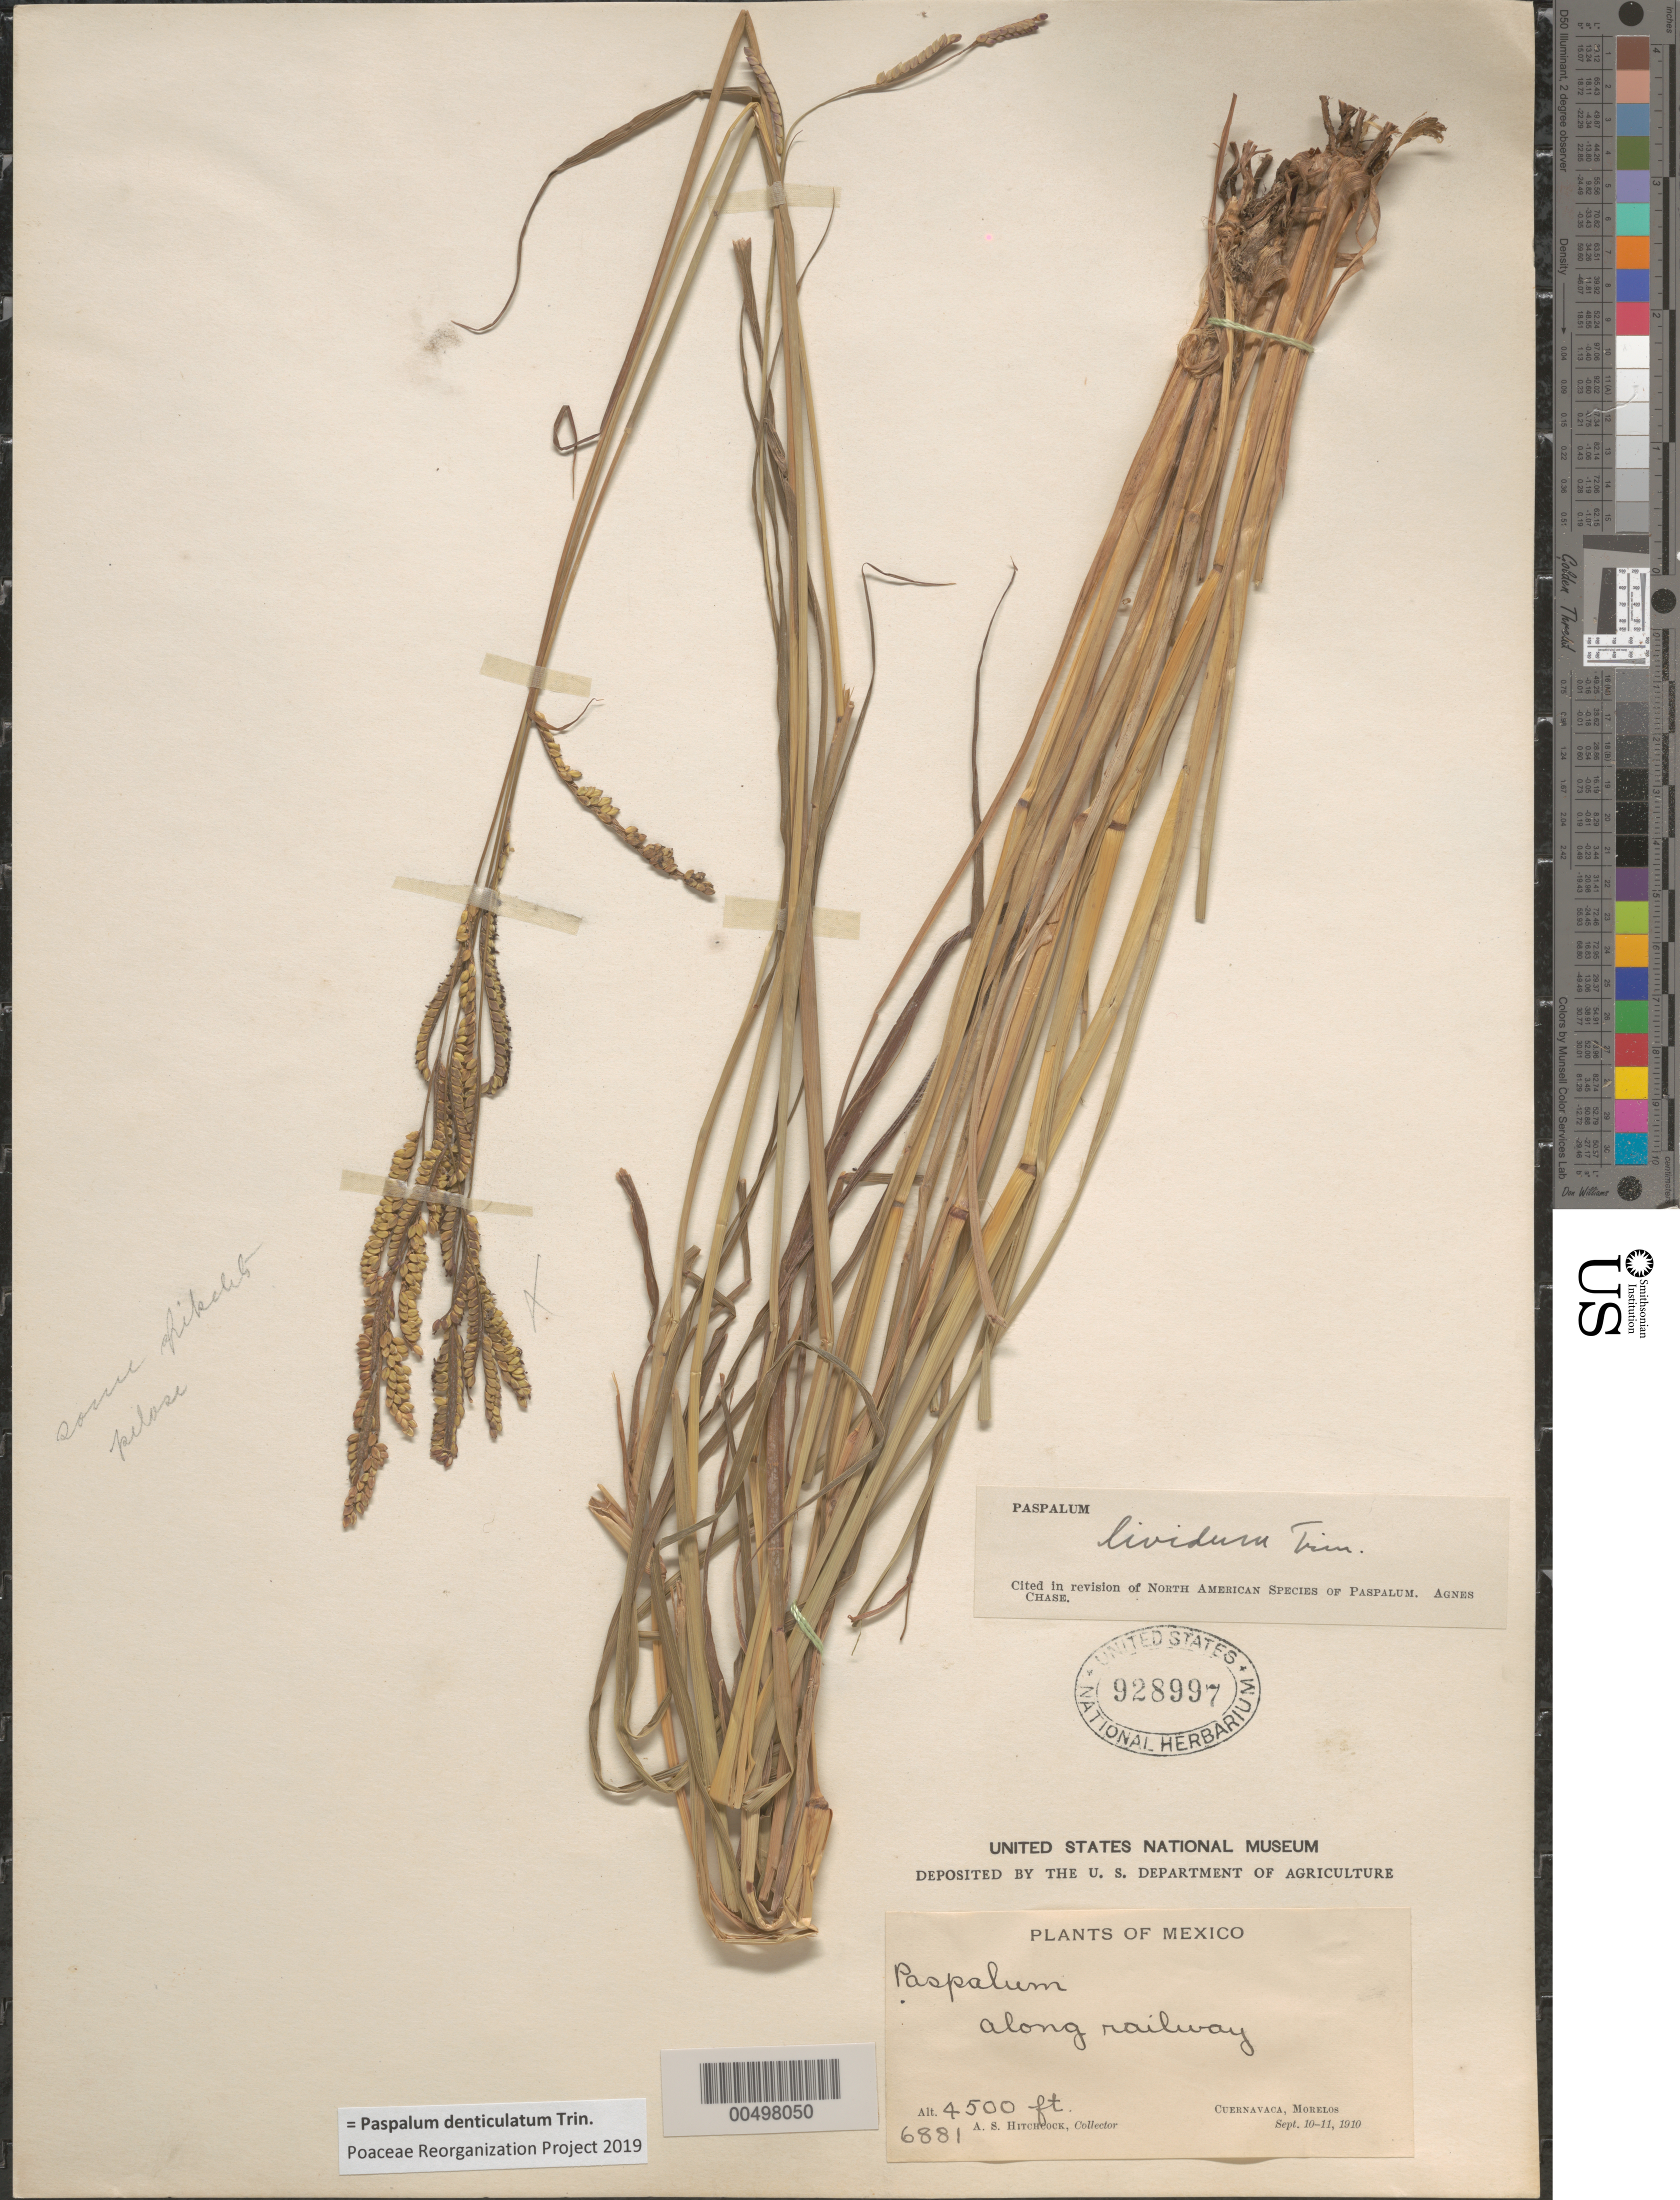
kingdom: Plantae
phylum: Tracheophyta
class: Liliopsida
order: Poales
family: Poaceae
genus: Paspalum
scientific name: Paspalum lividum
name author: Trin. in Schltdl.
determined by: Chase, [M.] Agnes, (US)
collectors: A. S. Hitchcock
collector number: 6881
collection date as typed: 10 Sep 1910 to 11 Sep 1910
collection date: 1910-09-11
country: Mexico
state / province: Morelos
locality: Cuernavaca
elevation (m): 1372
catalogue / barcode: US 928997